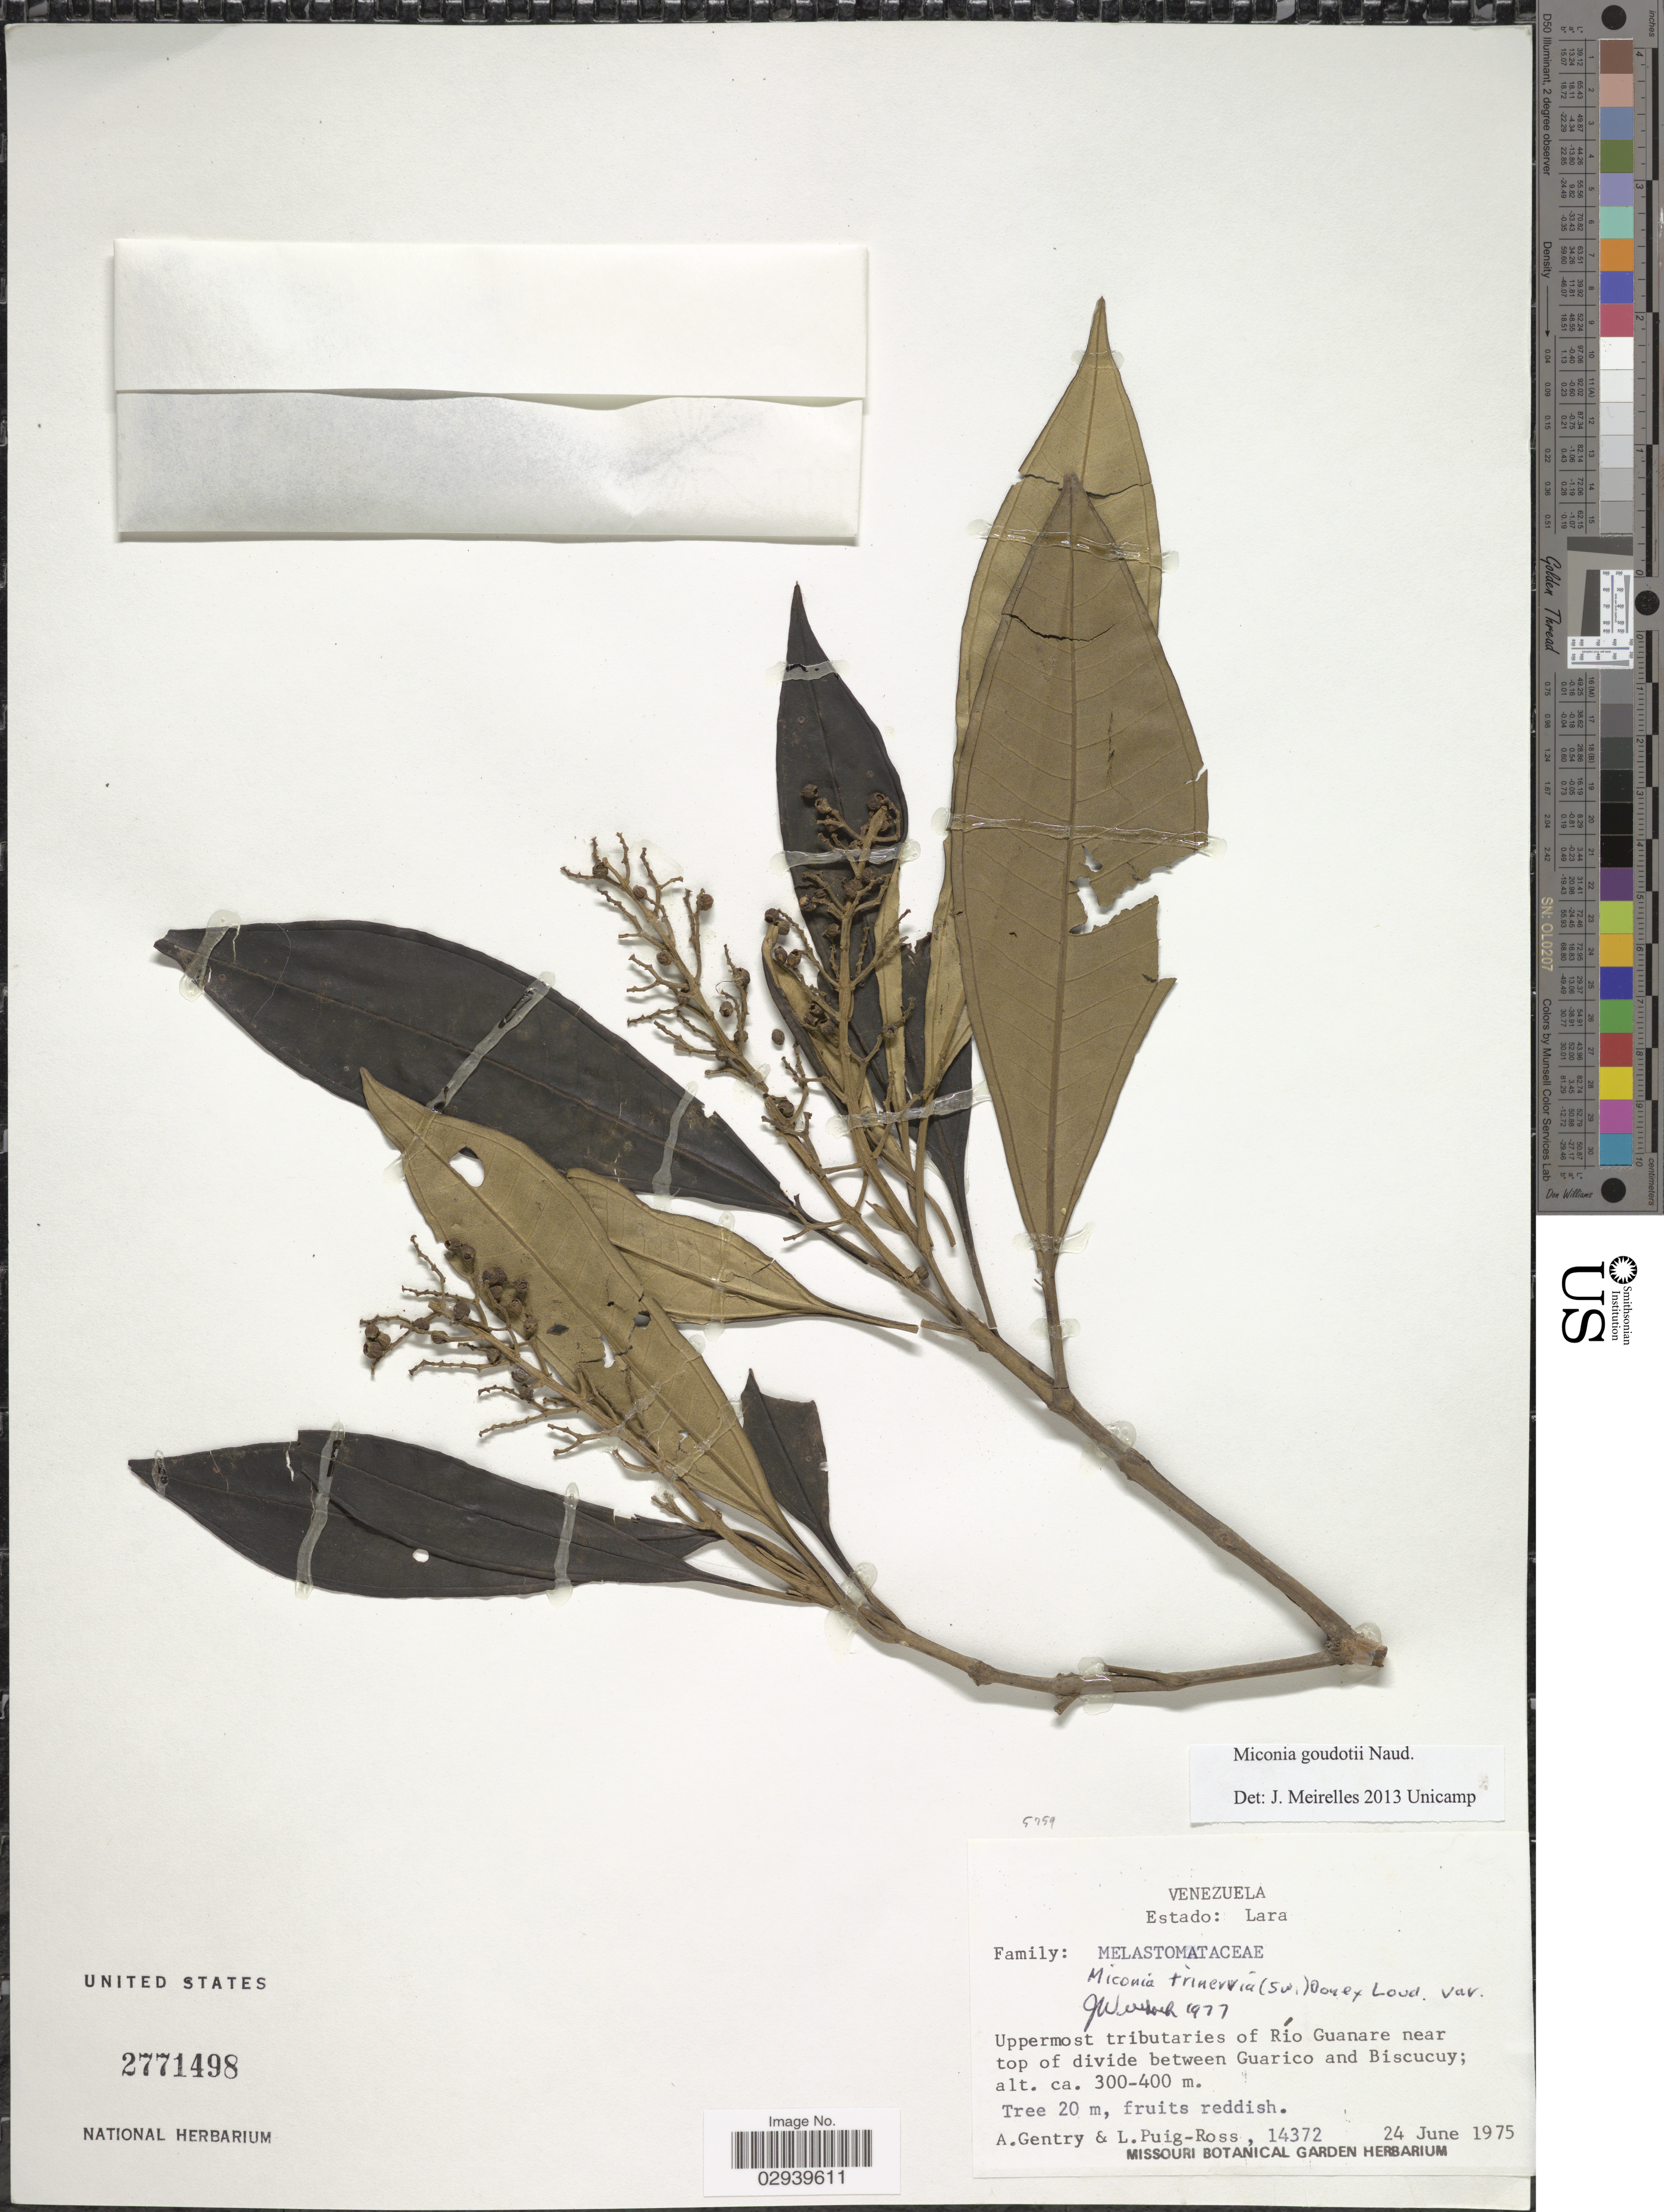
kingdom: Plantae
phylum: Tracheophyta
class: Magnoliopsida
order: Myrtales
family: Melastomataceae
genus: Miconia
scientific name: Miconia goudotii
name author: Naudin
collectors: A. H. Gentry & L. Puig-Ross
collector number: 14372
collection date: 1975-06-24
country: Venezuela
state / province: Lara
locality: Uppermost tributaries of Río Guanare near top of divide between Guarico and Biscucuy.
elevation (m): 300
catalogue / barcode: US 2771498